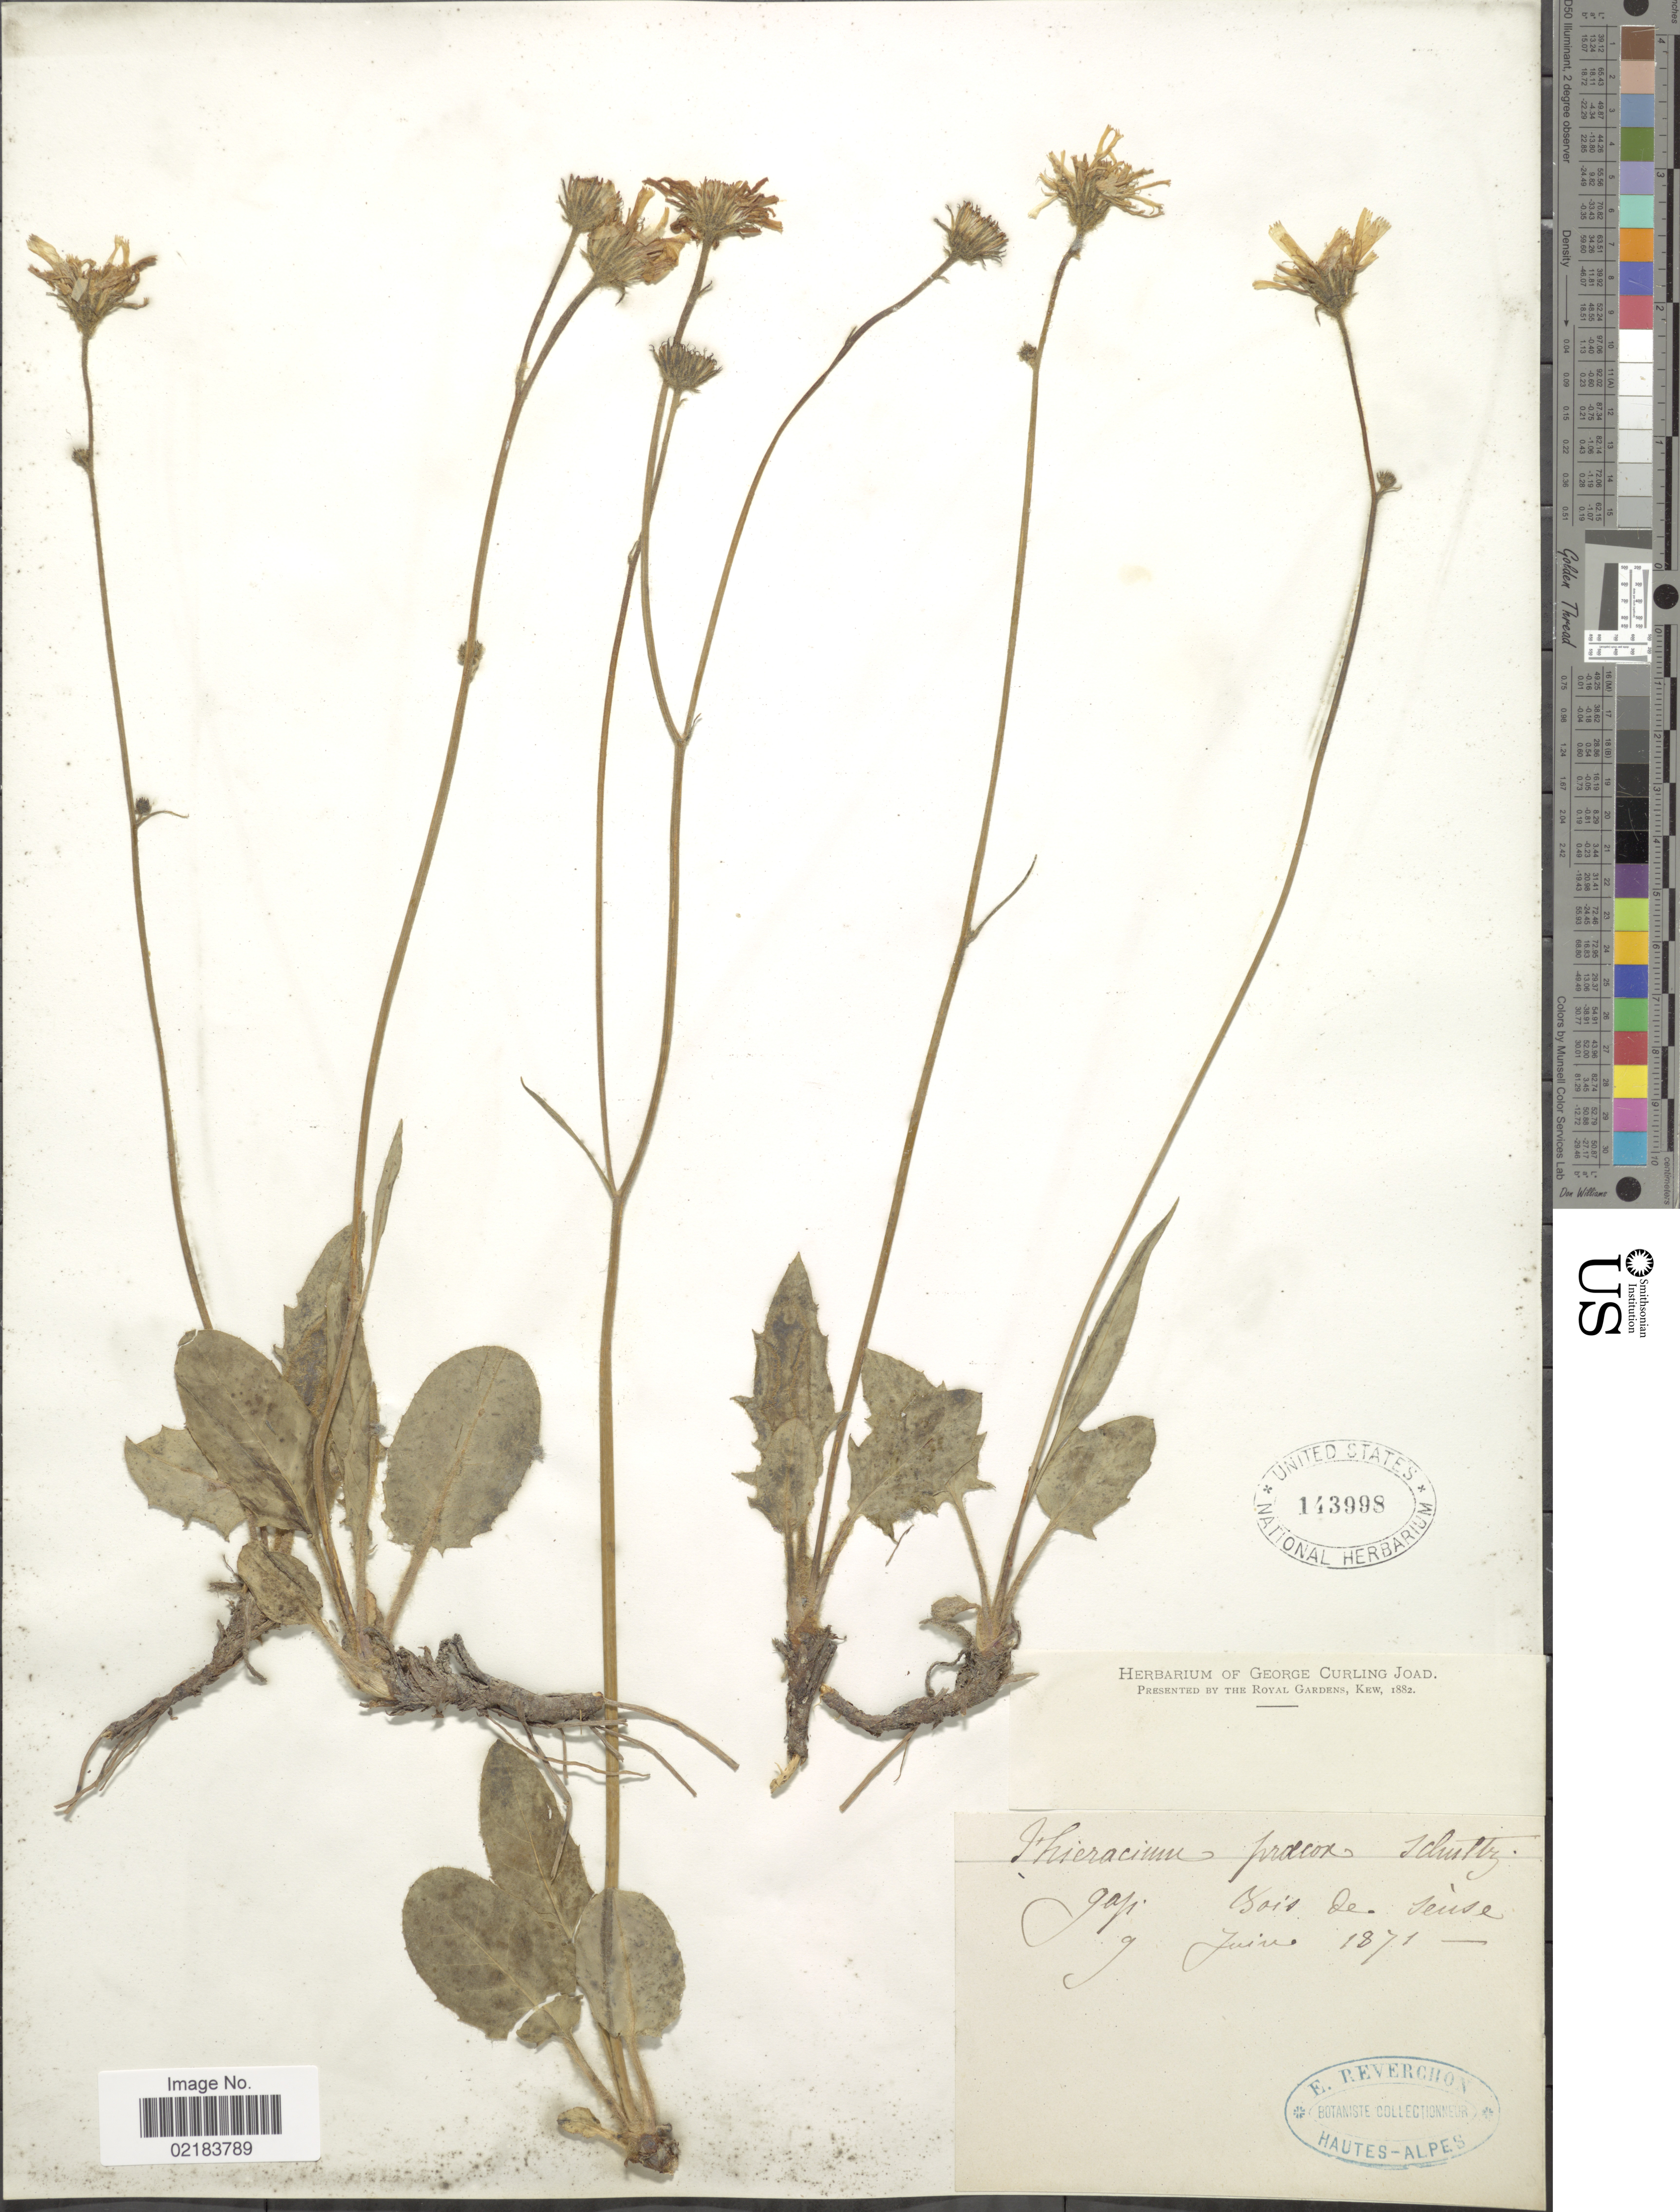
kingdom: Plantae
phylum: Tracheophyta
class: Magnoliopsida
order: Asterales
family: Asteraceae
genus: Hieracium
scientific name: Hieracium glaucinum subsp. praecox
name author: (Sch. Bip.) O. Bolòs & Vigo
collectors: E. Reverchon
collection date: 1871-06-09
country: France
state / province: Provence-Alpes-Côte d'Azur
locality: Gap, bois de Seuse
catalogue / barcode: US 143998